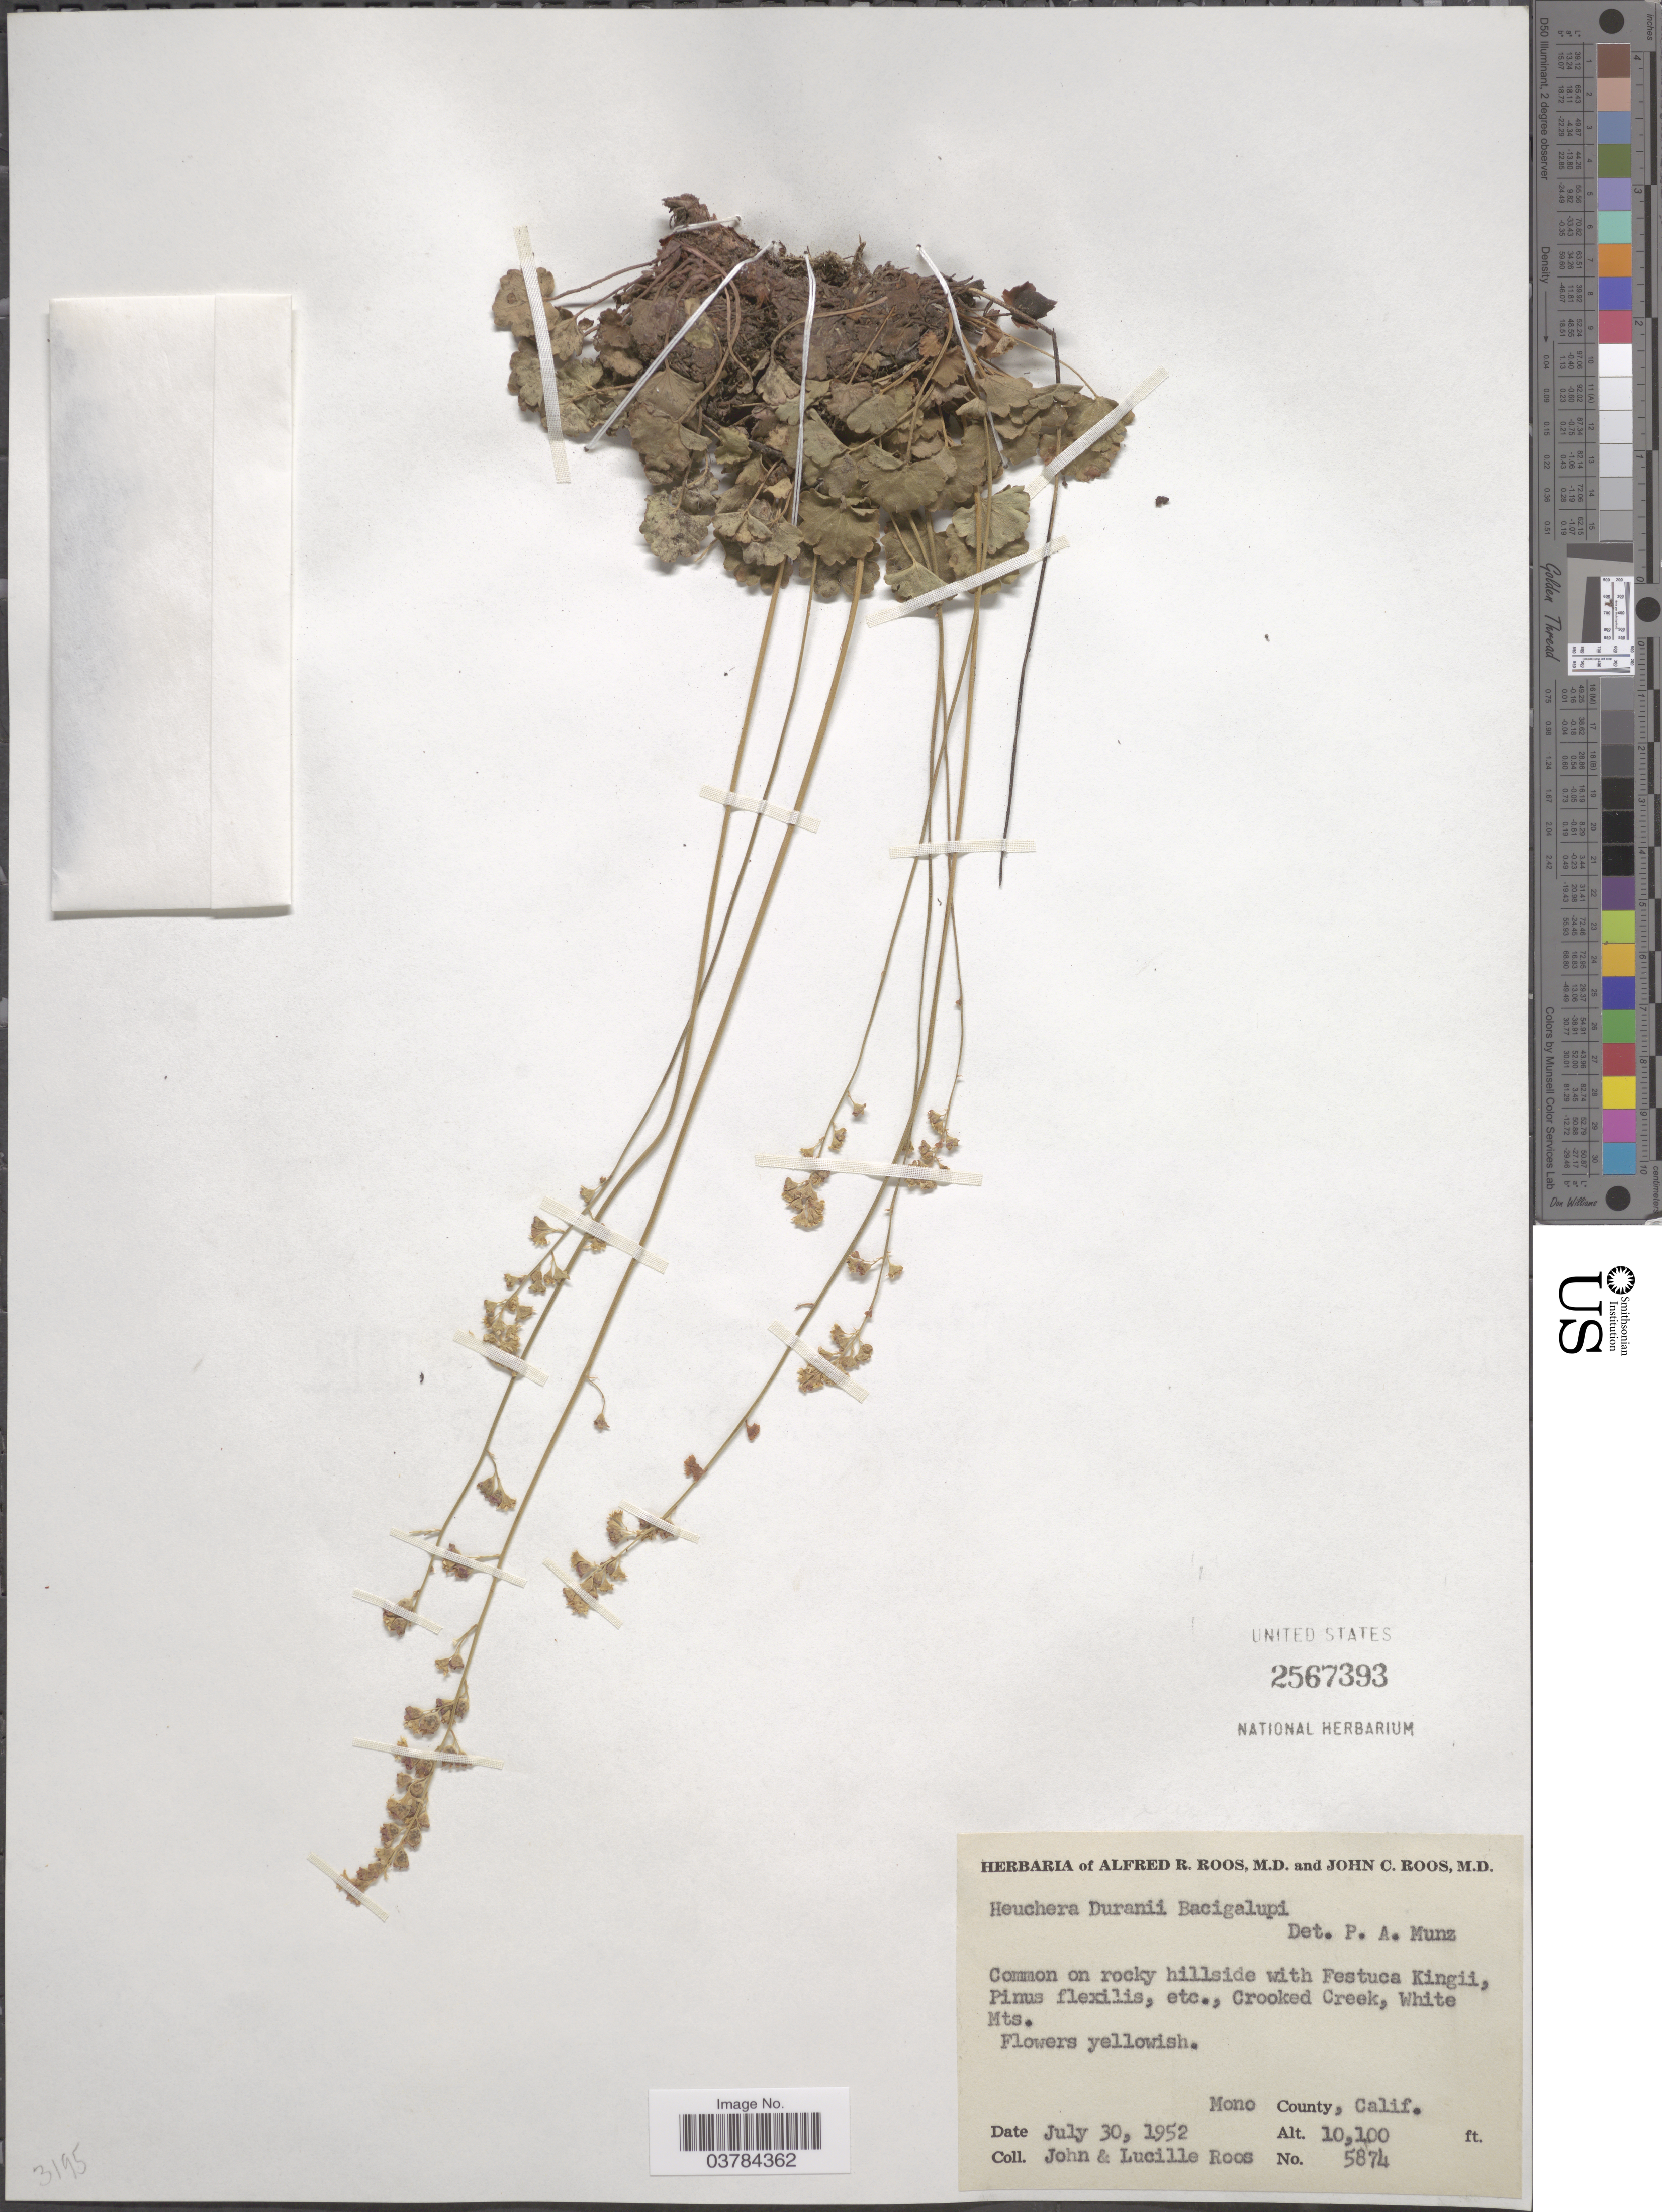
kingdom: Plantae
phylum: Tracheophyta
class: Magnoliopsida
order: Saxifragales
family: Saxifragaceae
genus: Heuchera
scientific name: Heuchera duranii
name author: Bacig.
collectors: J. C. Roos & L. Roos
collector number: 5874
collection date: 1952-07-30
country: United States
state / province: California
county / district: Mono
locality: Crooked Creek, White Mts. Mono County.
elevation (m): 3078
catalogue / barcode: US 2567393